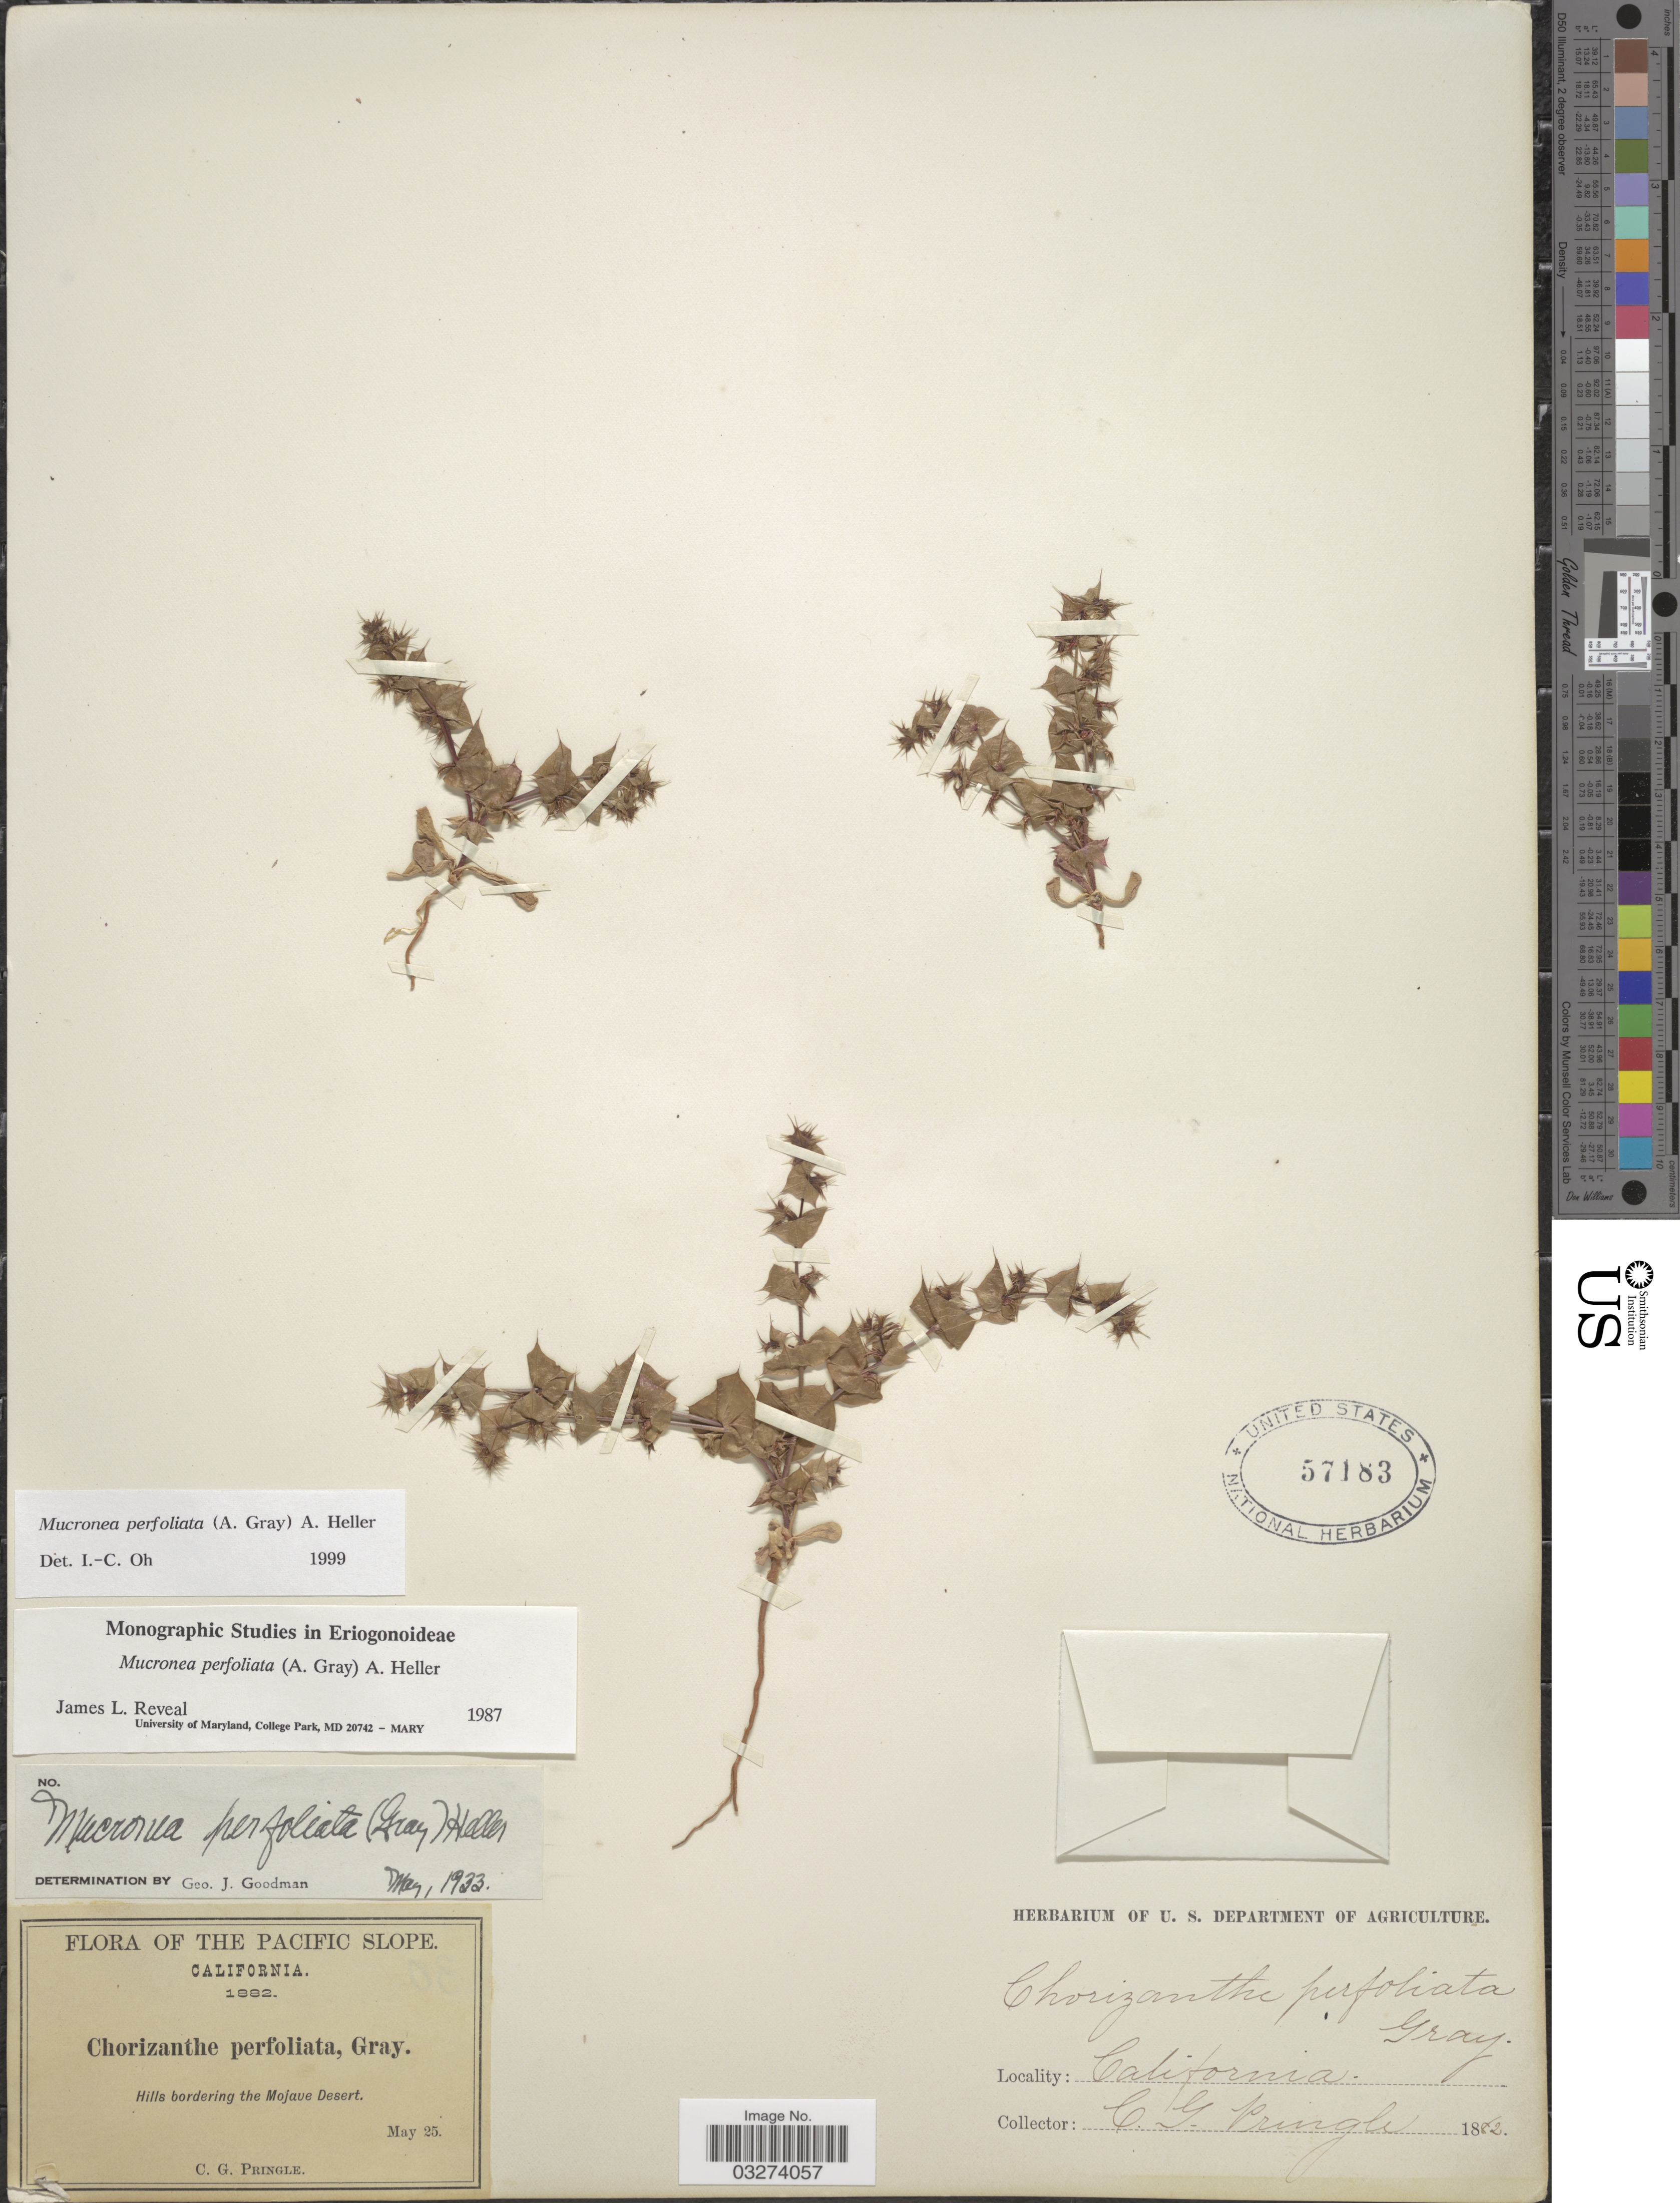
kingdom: Plantae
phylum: Tracheophyta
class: Magnoliopsida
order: Caryophyllales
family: Polygonaceae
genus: Mucronea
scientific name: Mucronea perfoliata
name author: (A. Gray) A. Heller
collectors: C. G. Pringle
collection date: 1882-05-25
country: United States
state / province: California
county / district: San Bernardino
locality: The Pacific Slope. Hills bordering the Mojave Desert.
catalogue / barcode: US 57183